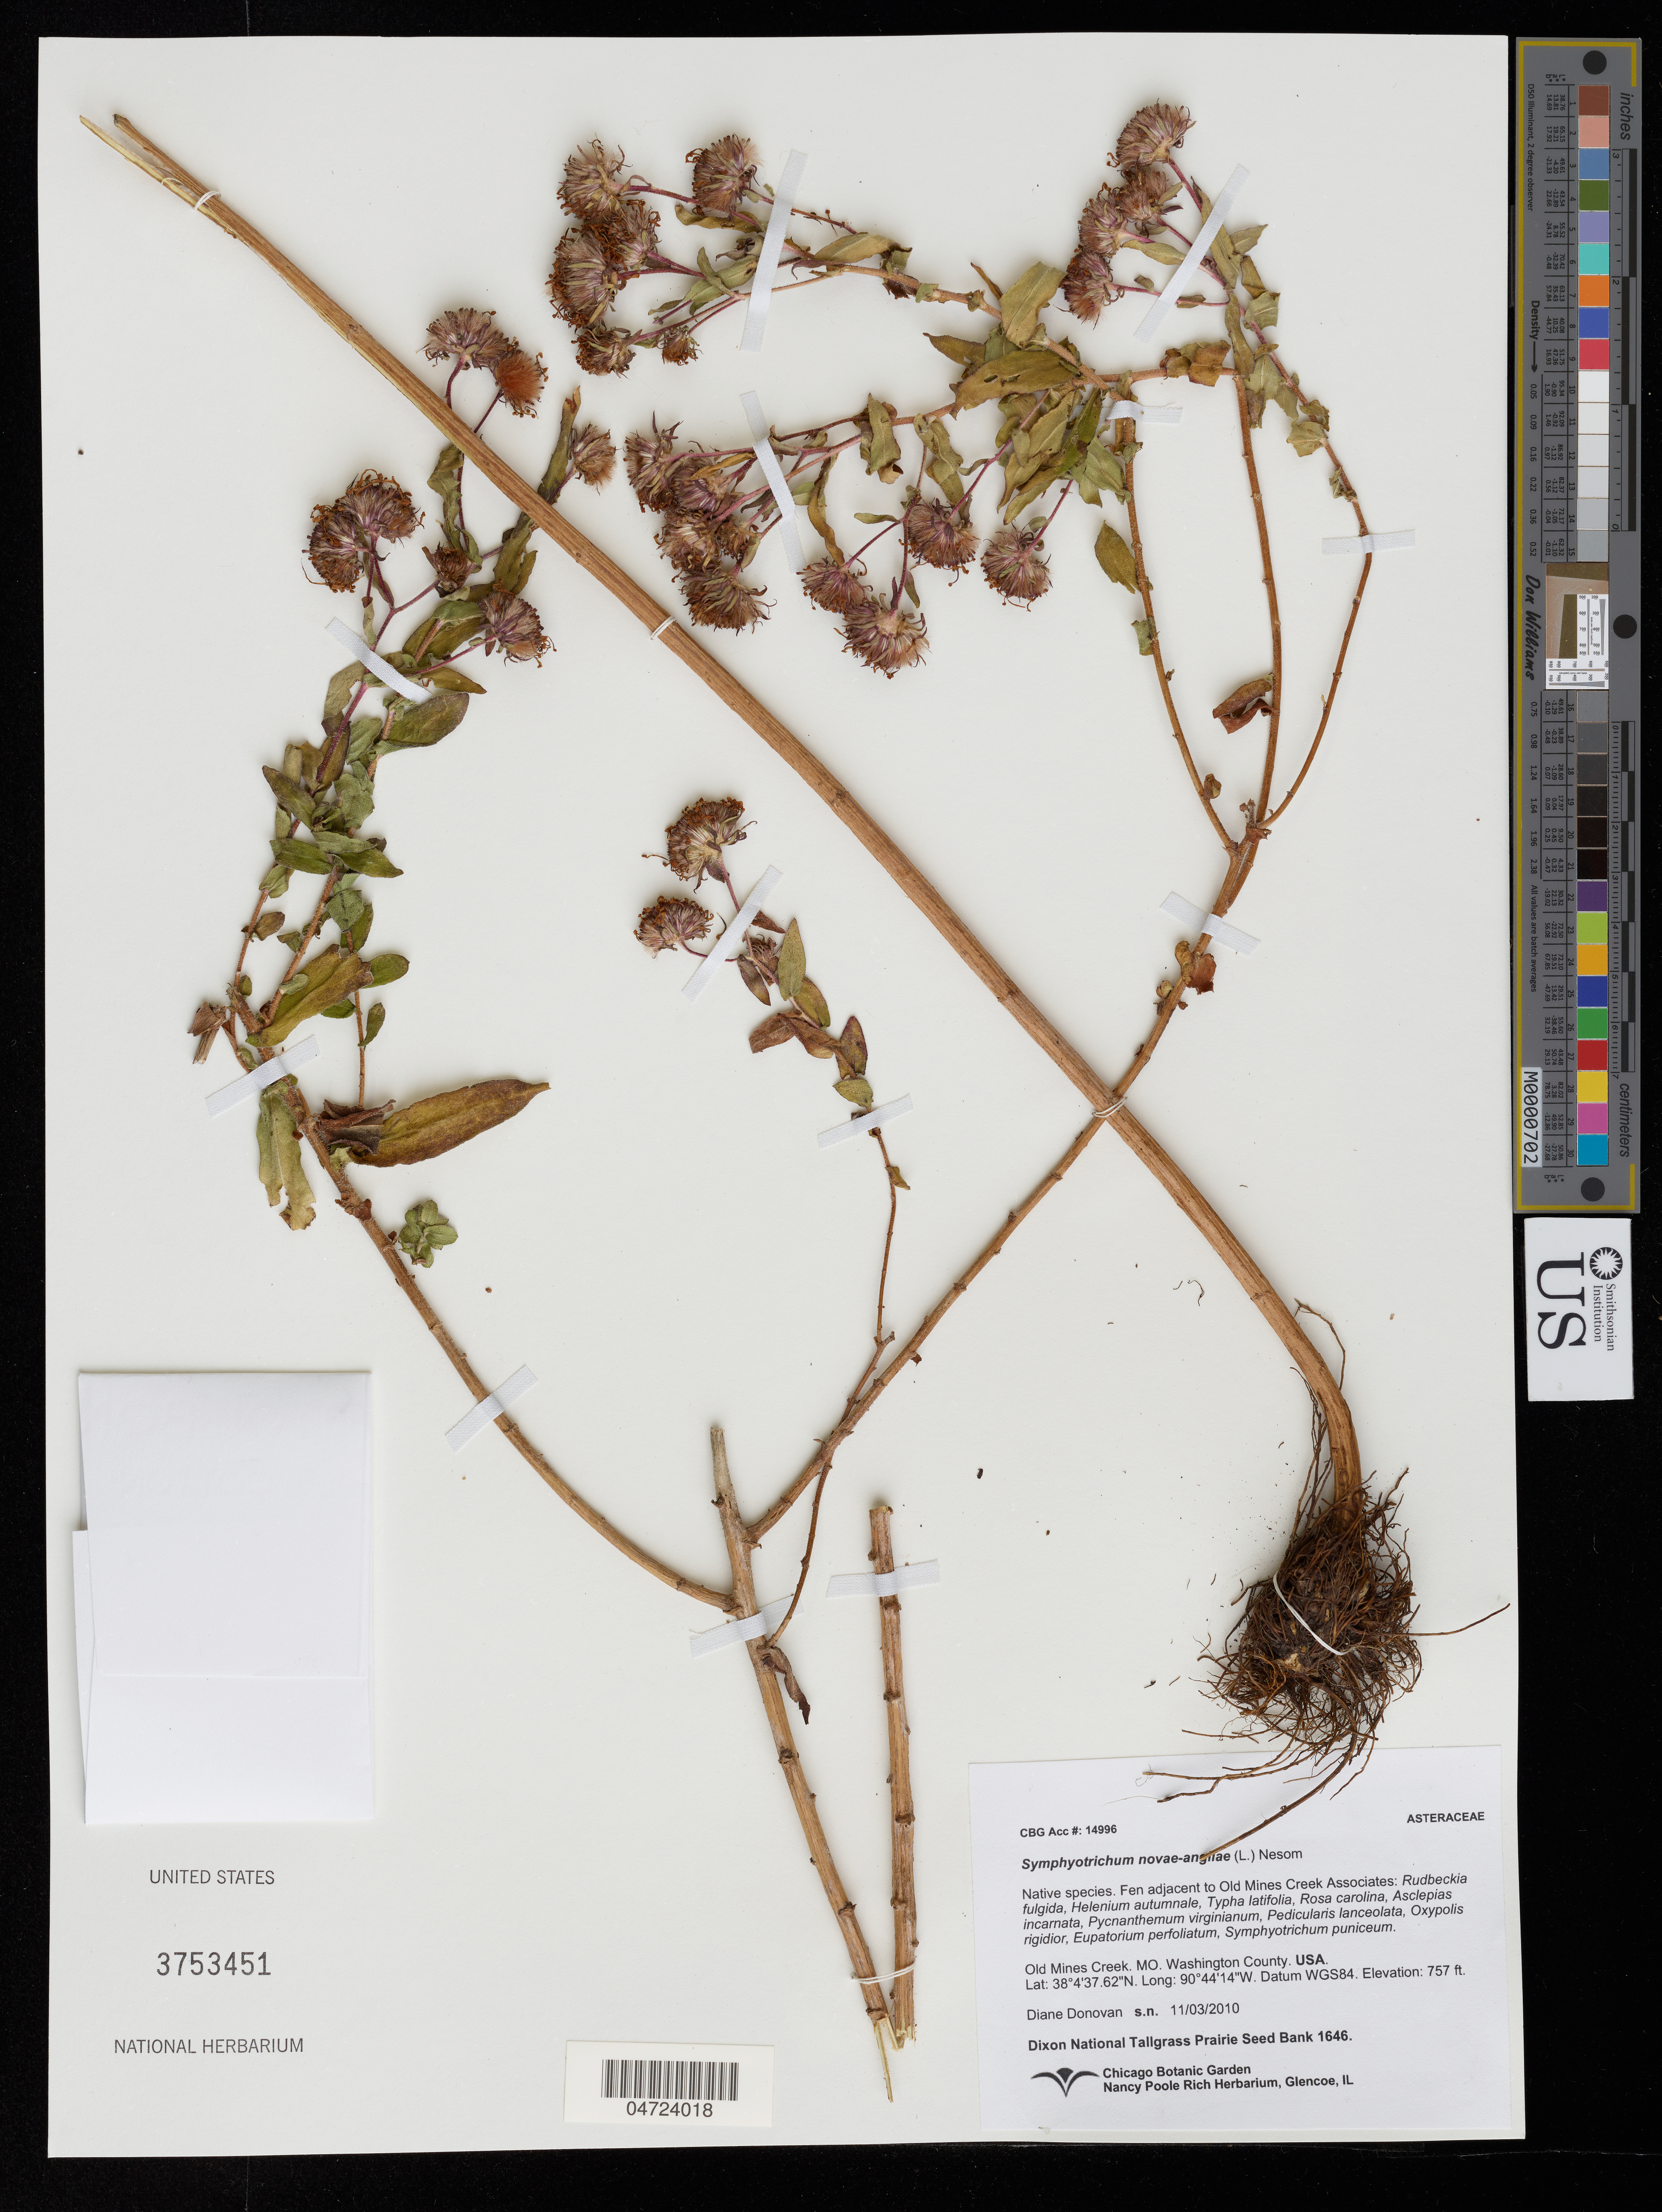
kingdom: Plantae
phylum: Tracheophyta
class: Magnoliopsida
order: Asterales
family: Asteraceae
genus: Symphyotrichum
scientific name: Symphyotrichum novae-angliae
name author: (L.) G.L. Nesom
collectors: D. Donovan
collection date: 2010-11-03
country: United States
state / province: Missouri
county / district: Washington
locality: Old Mines Creek. MO. Washington County.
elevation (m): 231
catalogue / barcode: US 3753451